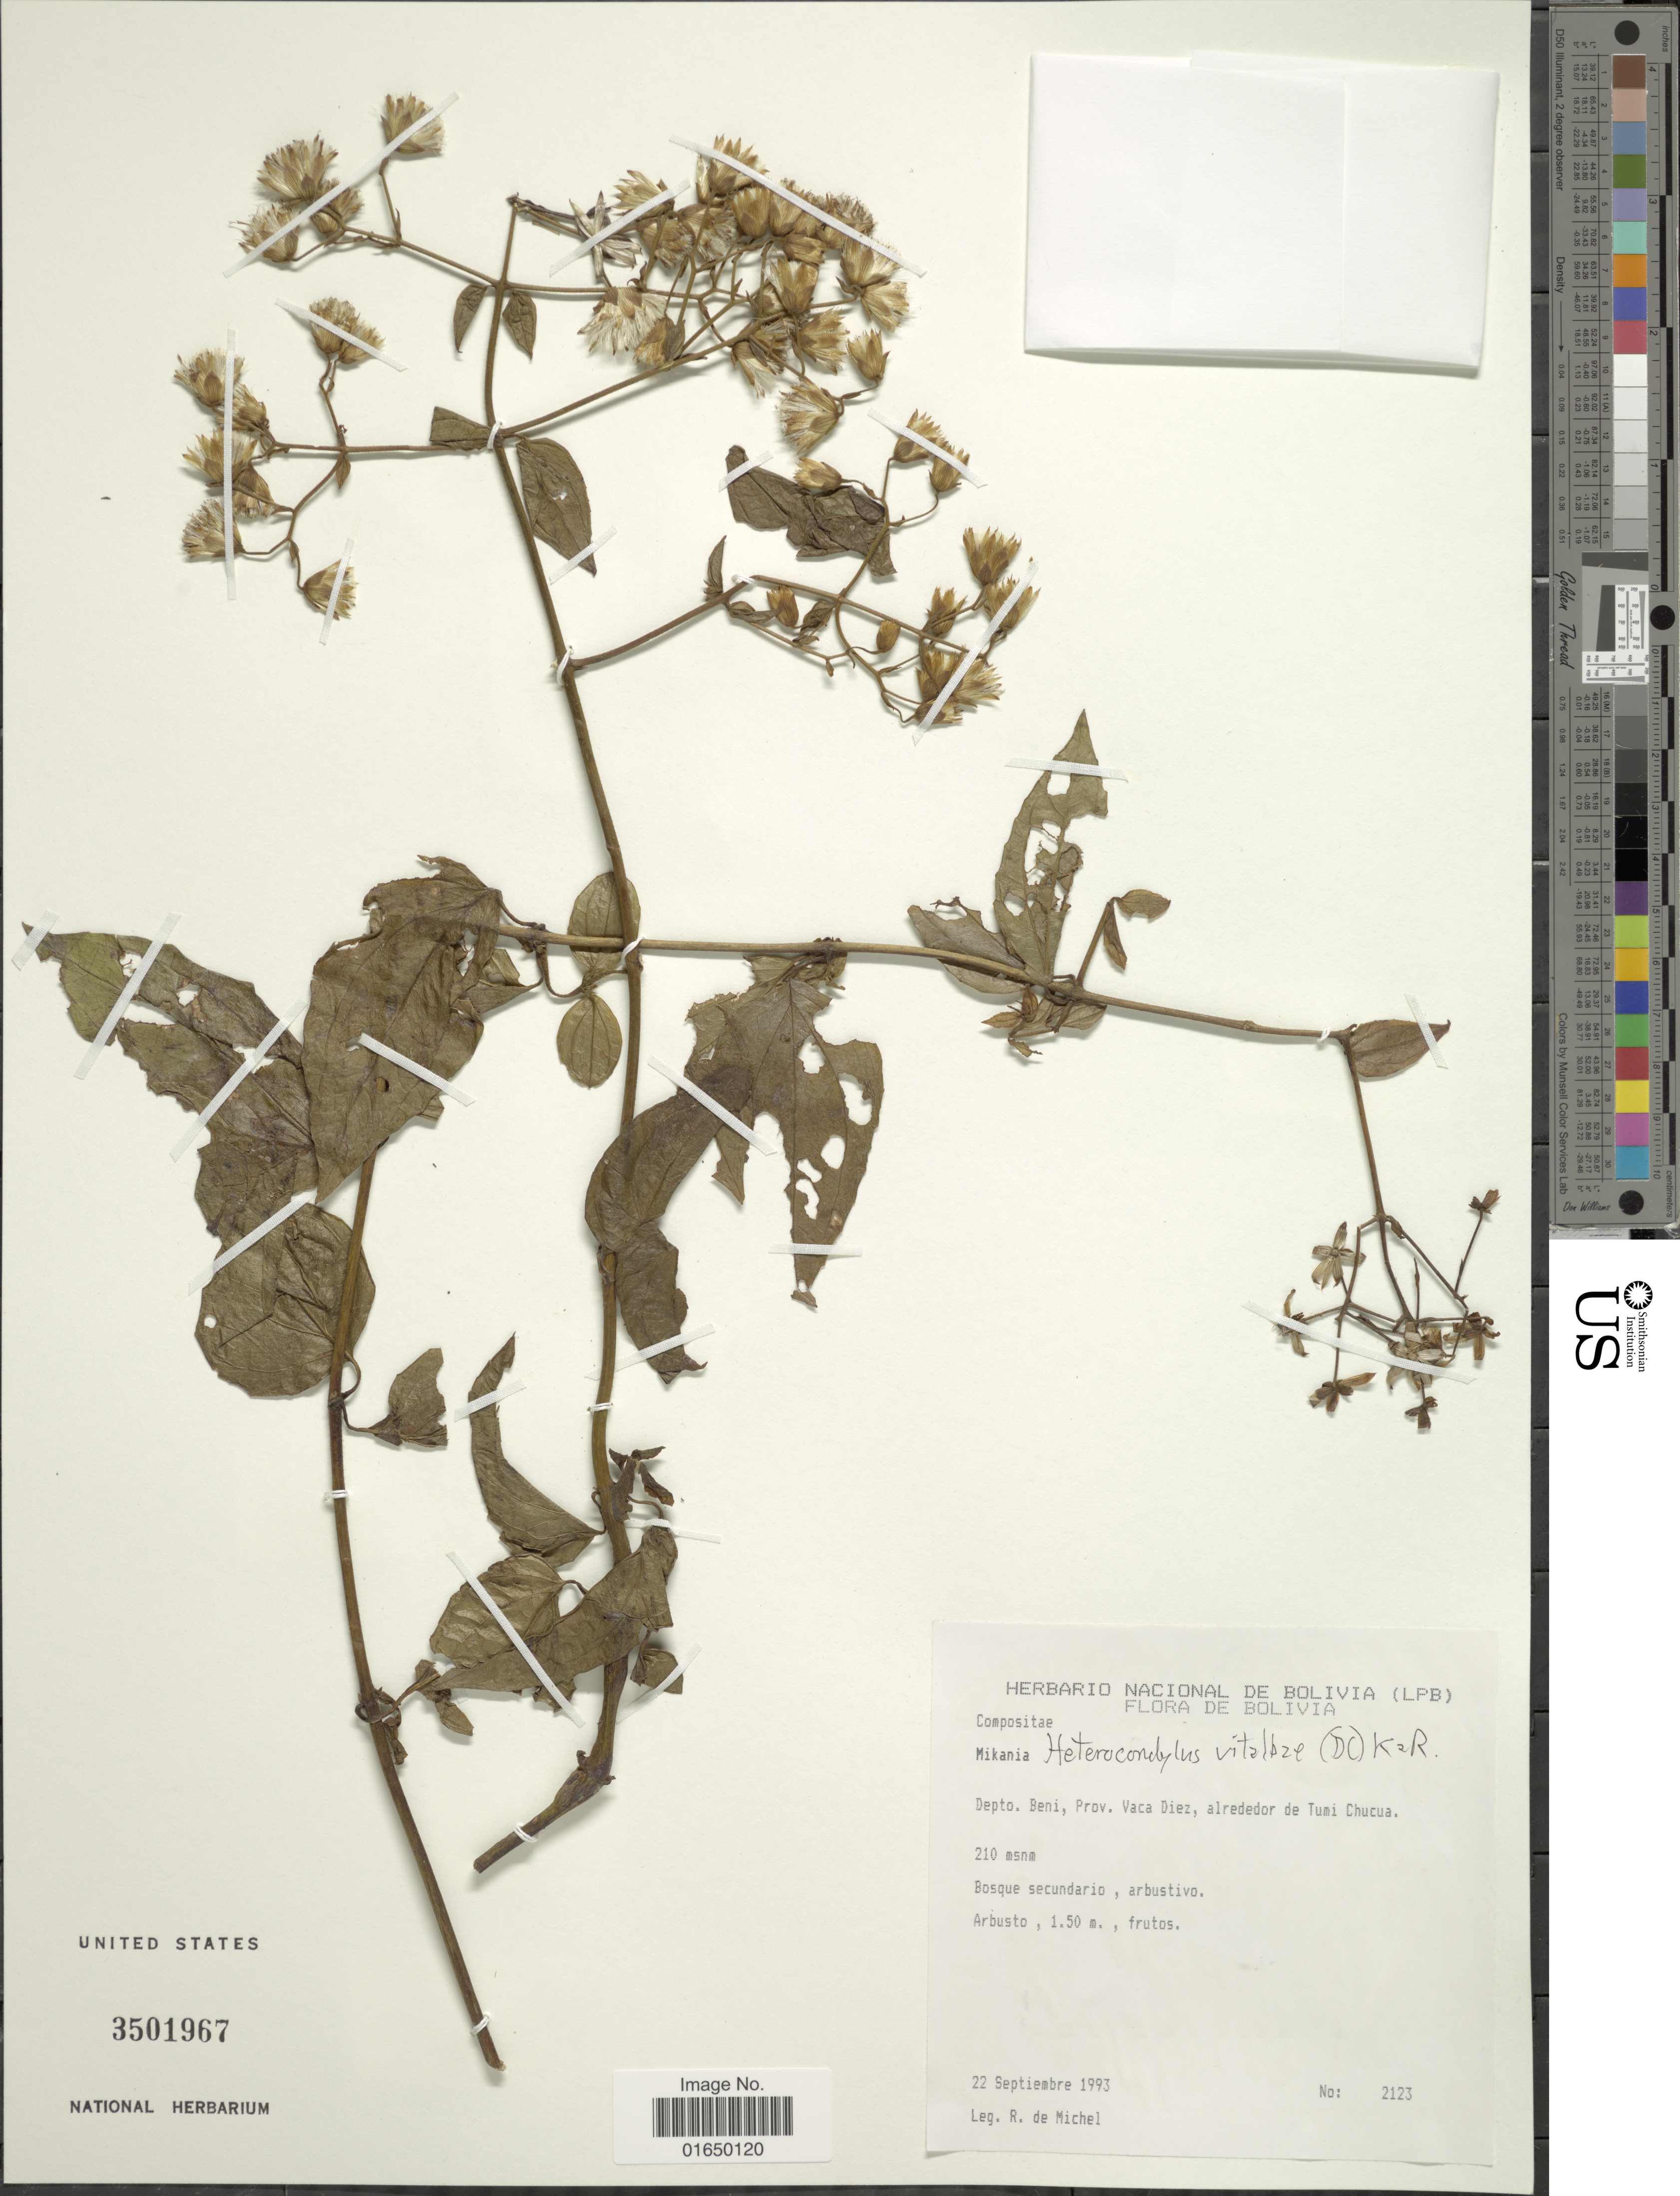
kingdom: Plantae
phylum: Tracheophyta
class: Magnoliopsida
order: Asterales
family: Asteraceae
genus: Heterocondylus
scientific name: Heterocondylus vitalbae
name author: (DC.) R.M. King & H. Rob.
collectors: R. d. Michel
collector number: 2123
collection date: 1993-09-22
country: Bolivia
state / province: Beni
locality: Depto. Beni, Prov. Vaca Diez, alrededor de Tumi Chuchua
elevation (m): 210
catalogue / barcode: US 3501967